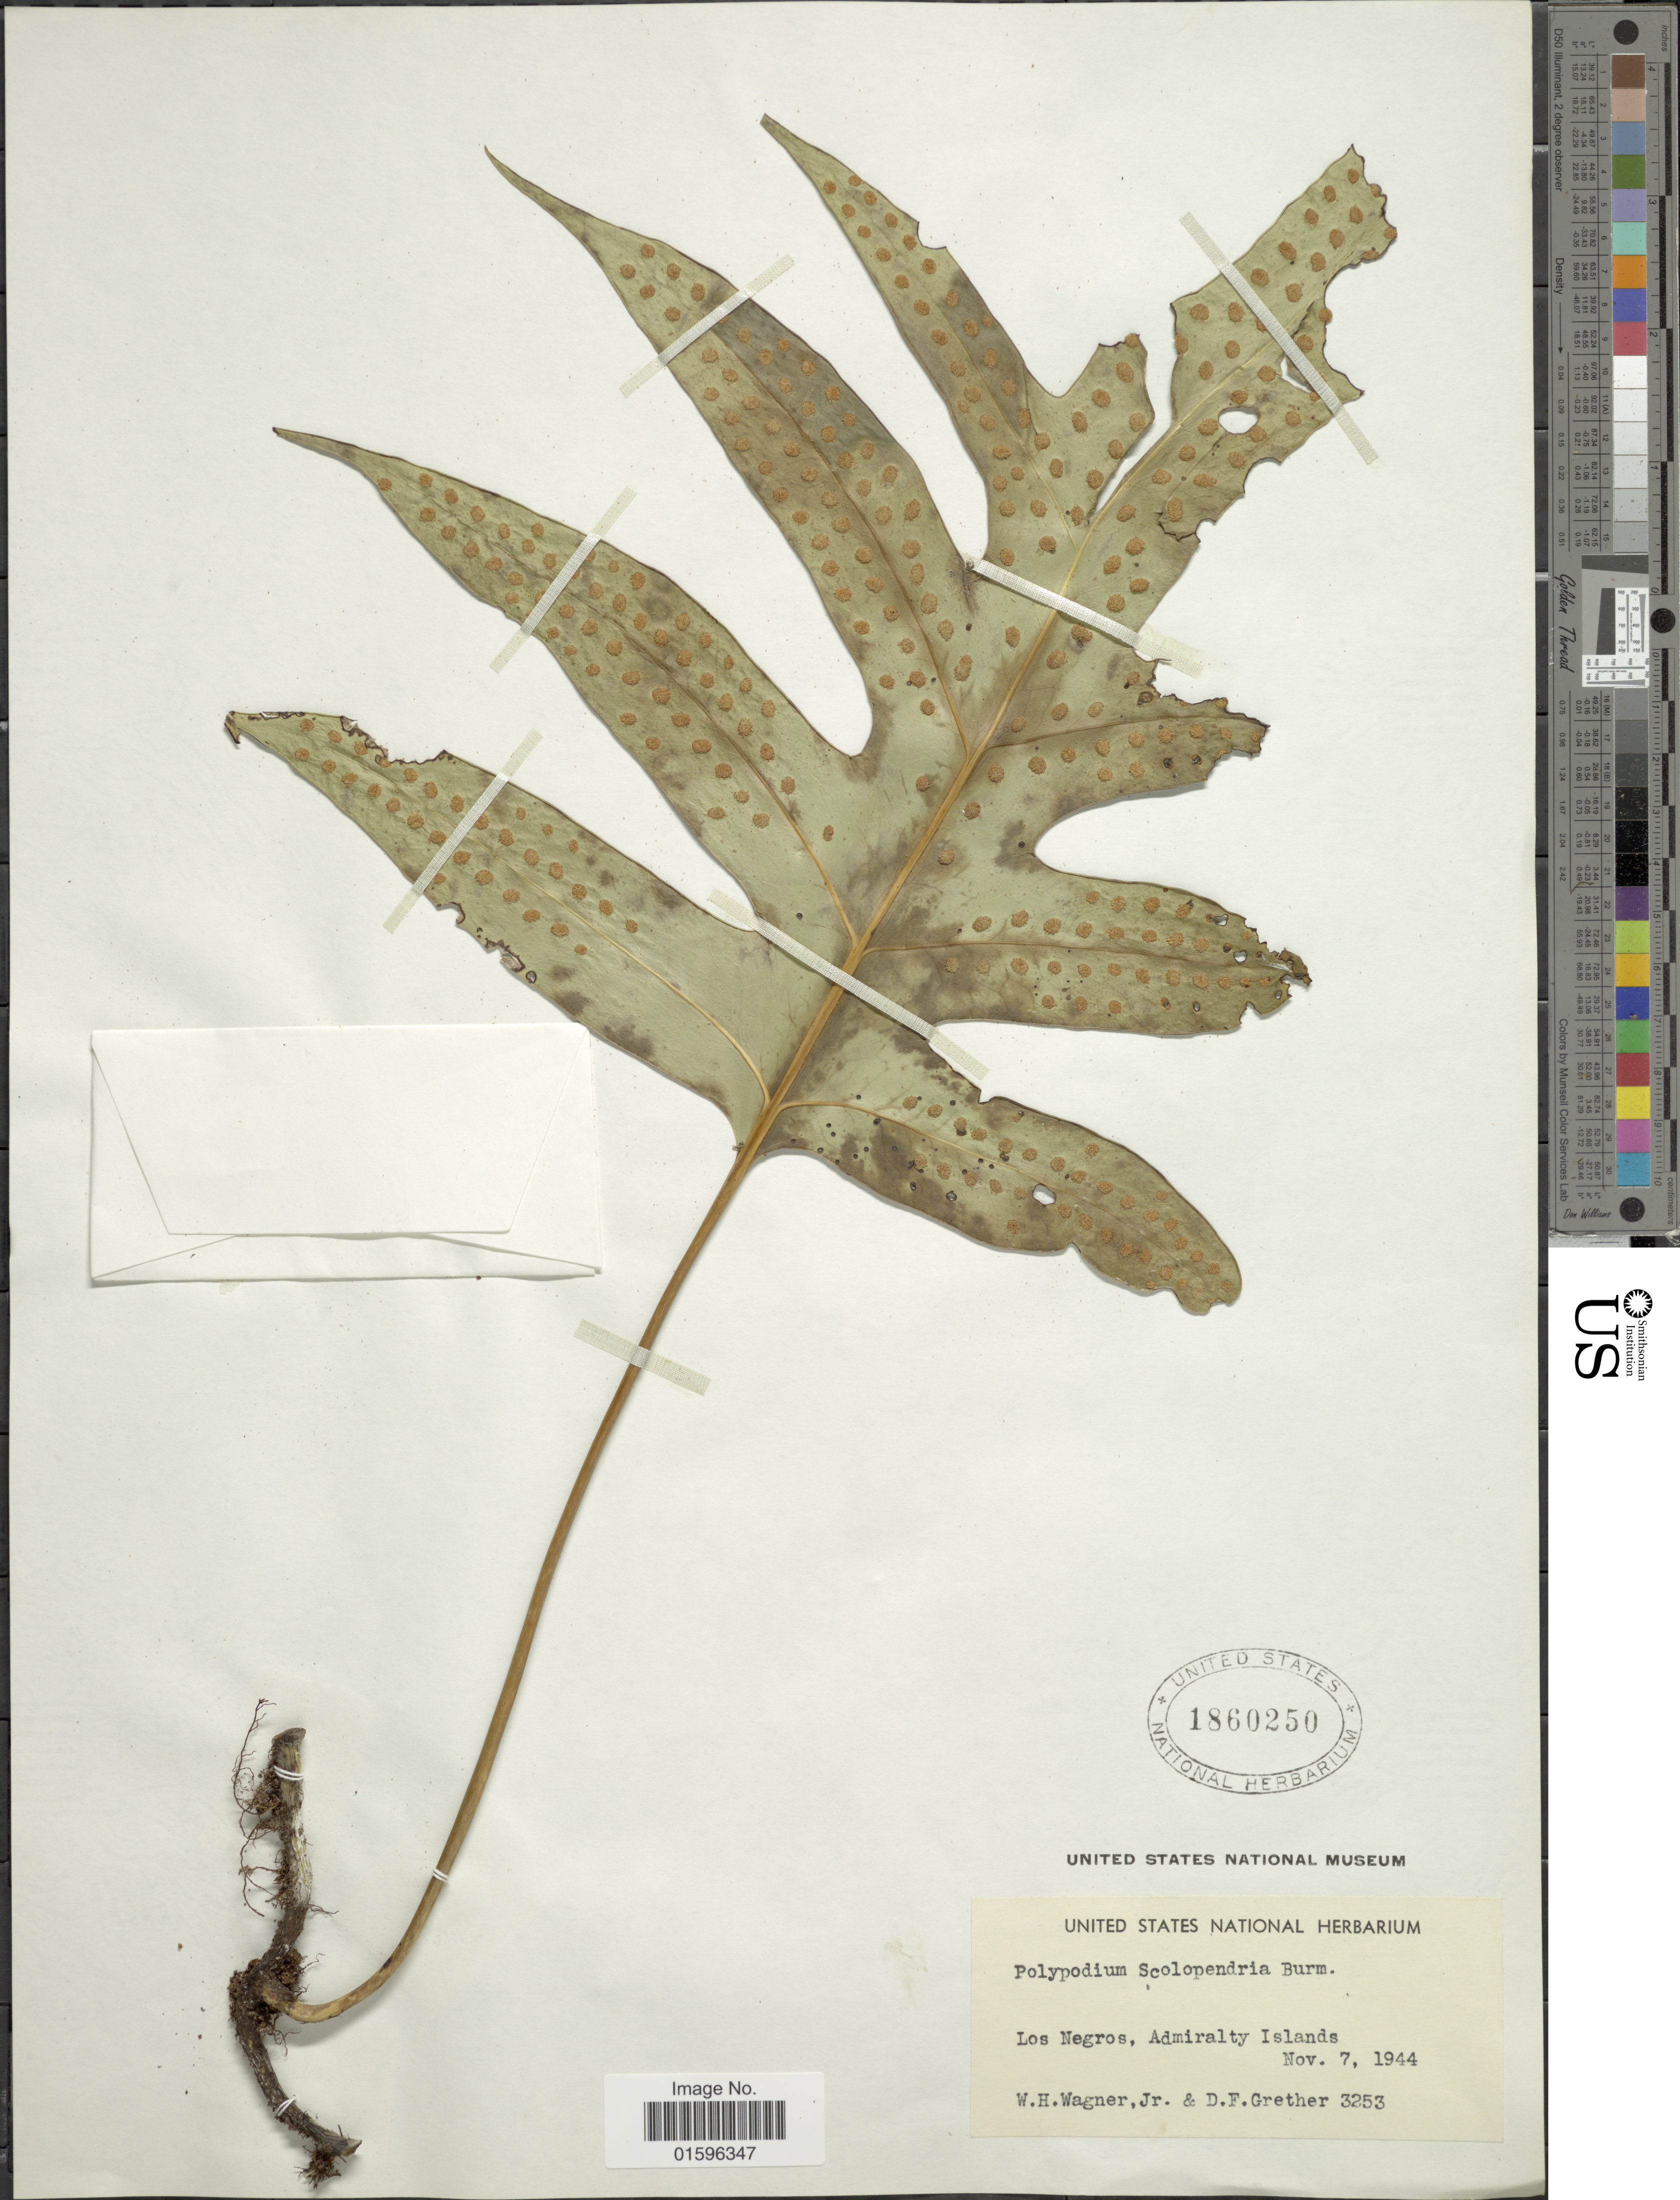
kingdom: Plantae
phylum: Tracheophyta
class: Polypodiopsida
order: Polypodiales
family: Polypodiaceae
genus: Polypodium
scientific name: Polypodium scolopendria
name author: Burm. f.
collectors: W. H. Wagner & D. F. Grether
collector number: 3253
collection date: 1944-11-07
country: Papua New Guinea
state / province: Manus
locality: Los Negros, Admirality Islands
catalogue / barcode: US 1860250